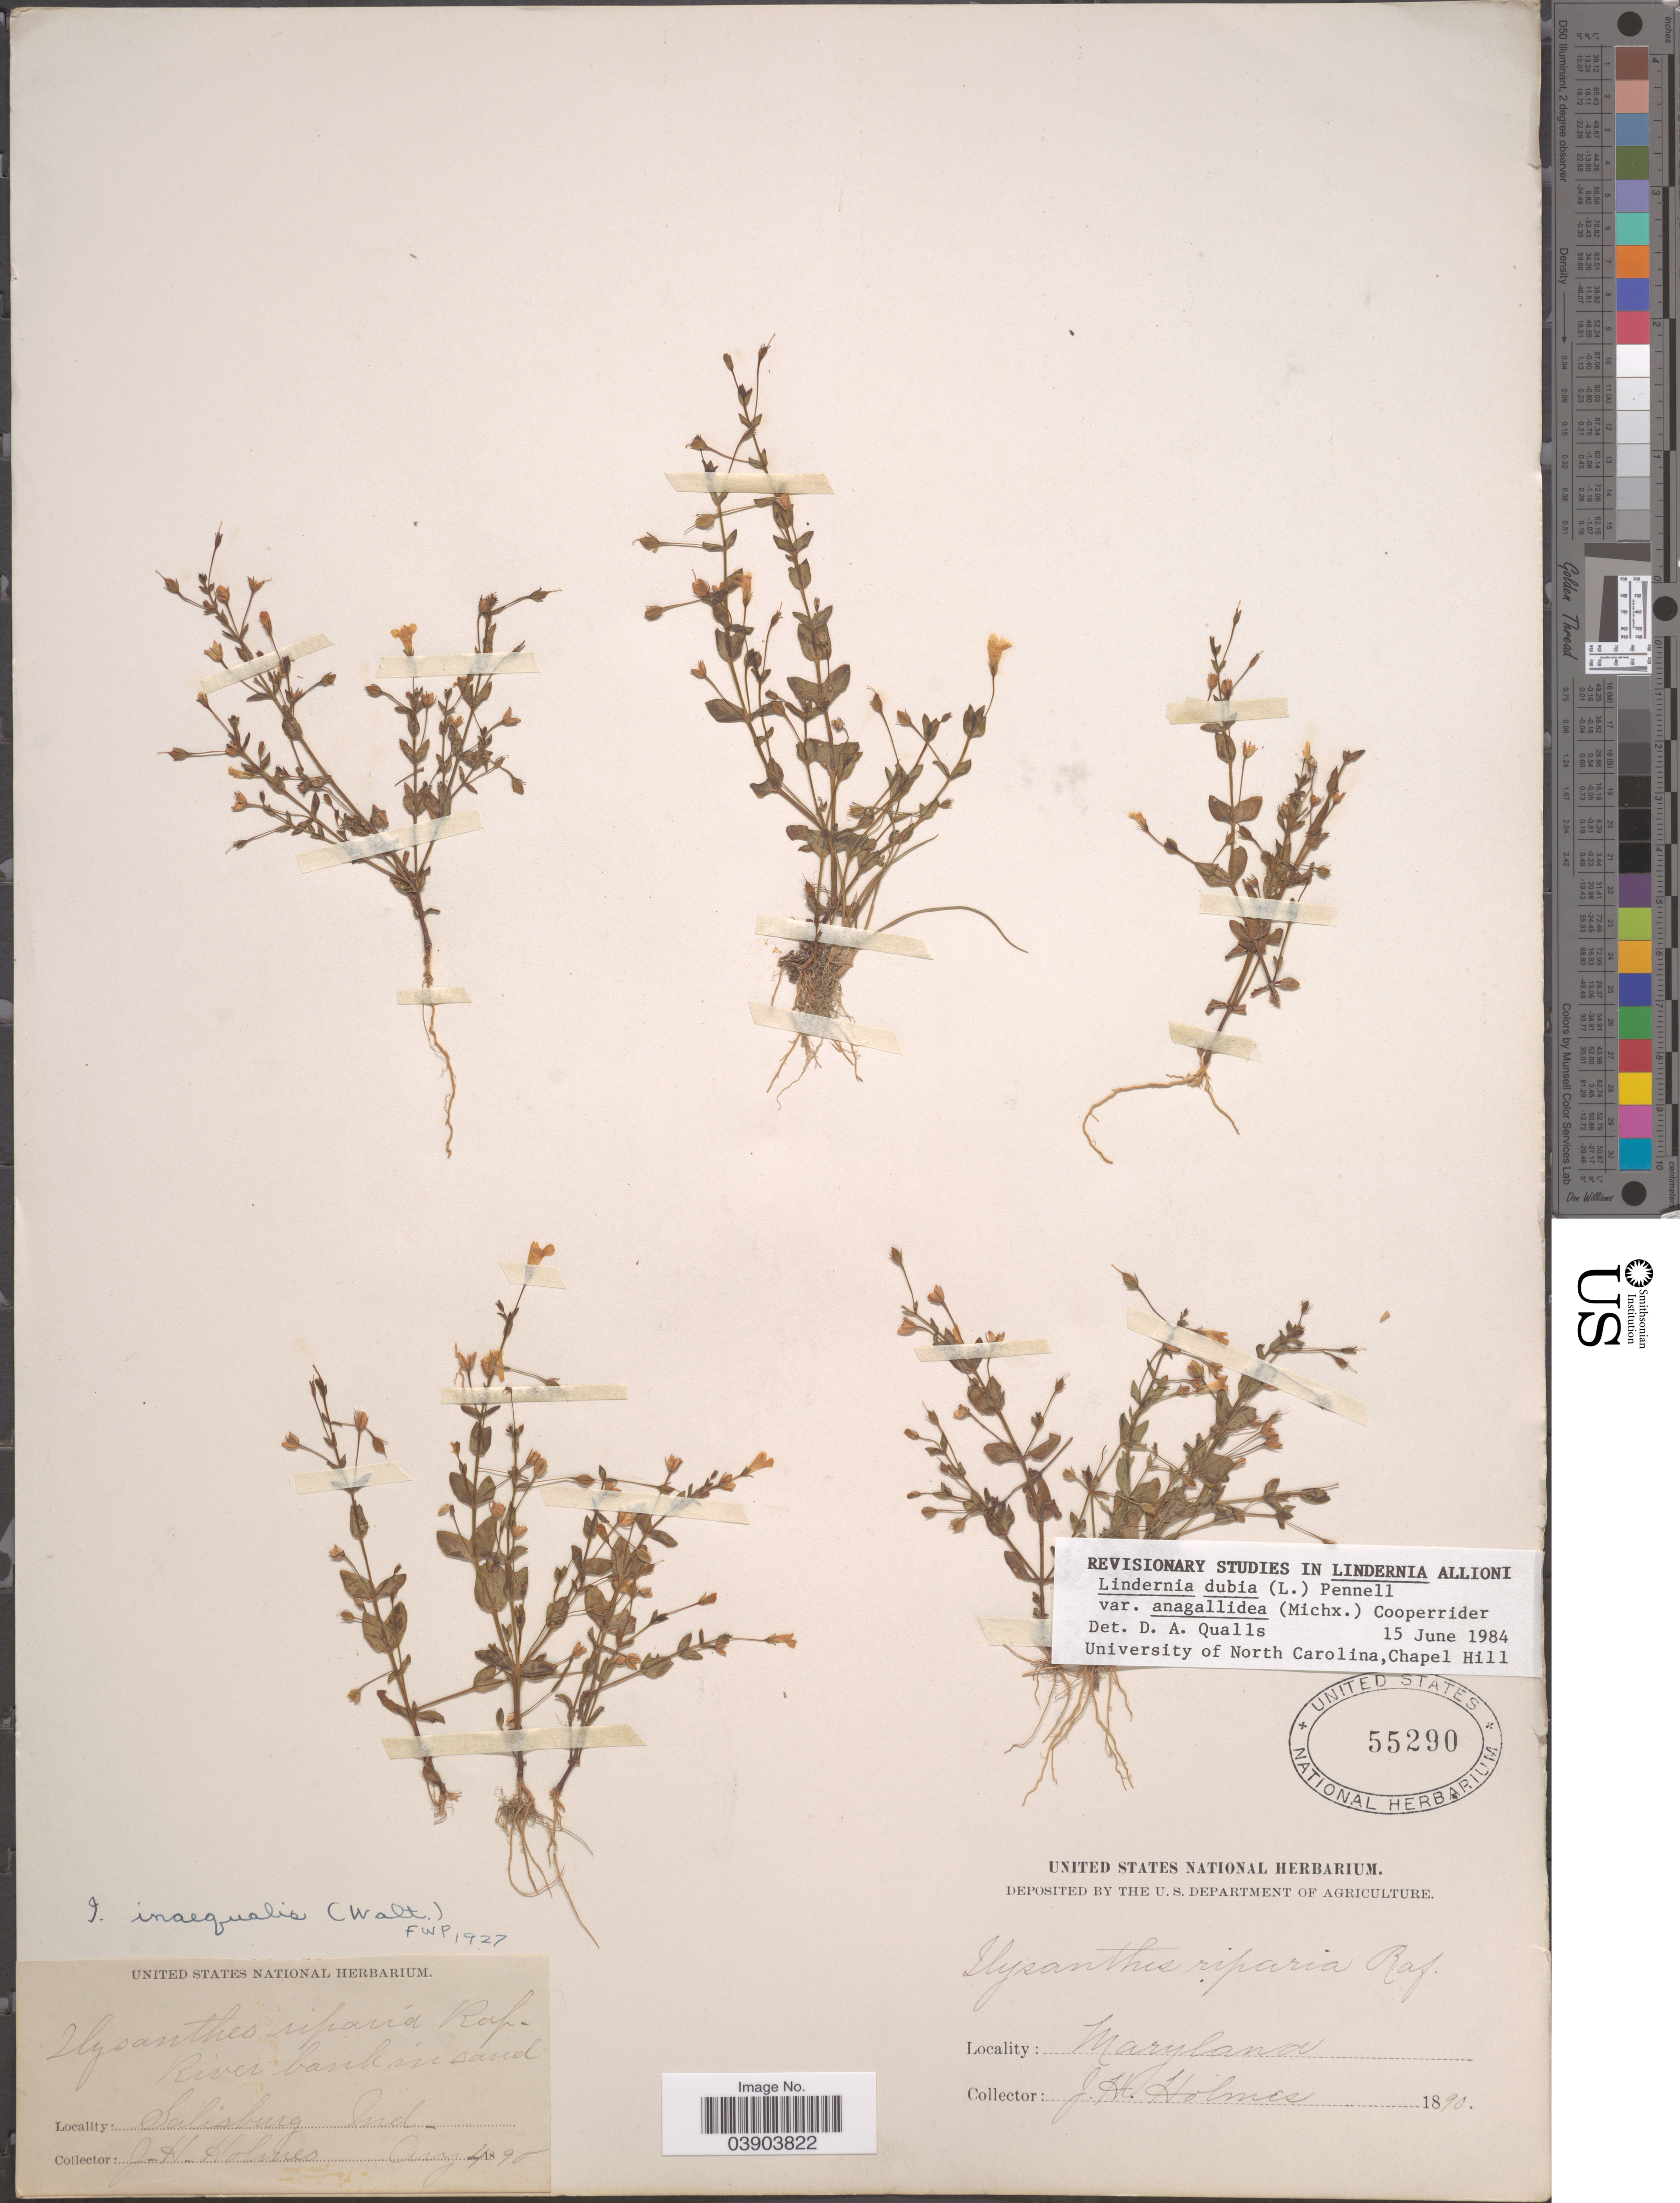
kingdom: Plantae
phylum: Tracheophyta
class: Magnoliopsida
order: Lamiales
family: Linderniaceae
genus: Lindernia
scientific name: Lindernia dubia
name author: (L.) Pennell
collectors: J. Holmes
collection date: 1890-08-04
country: United States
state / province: Maryland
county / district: Wicomico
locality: Salisburg Ind.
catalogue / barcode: US 55290